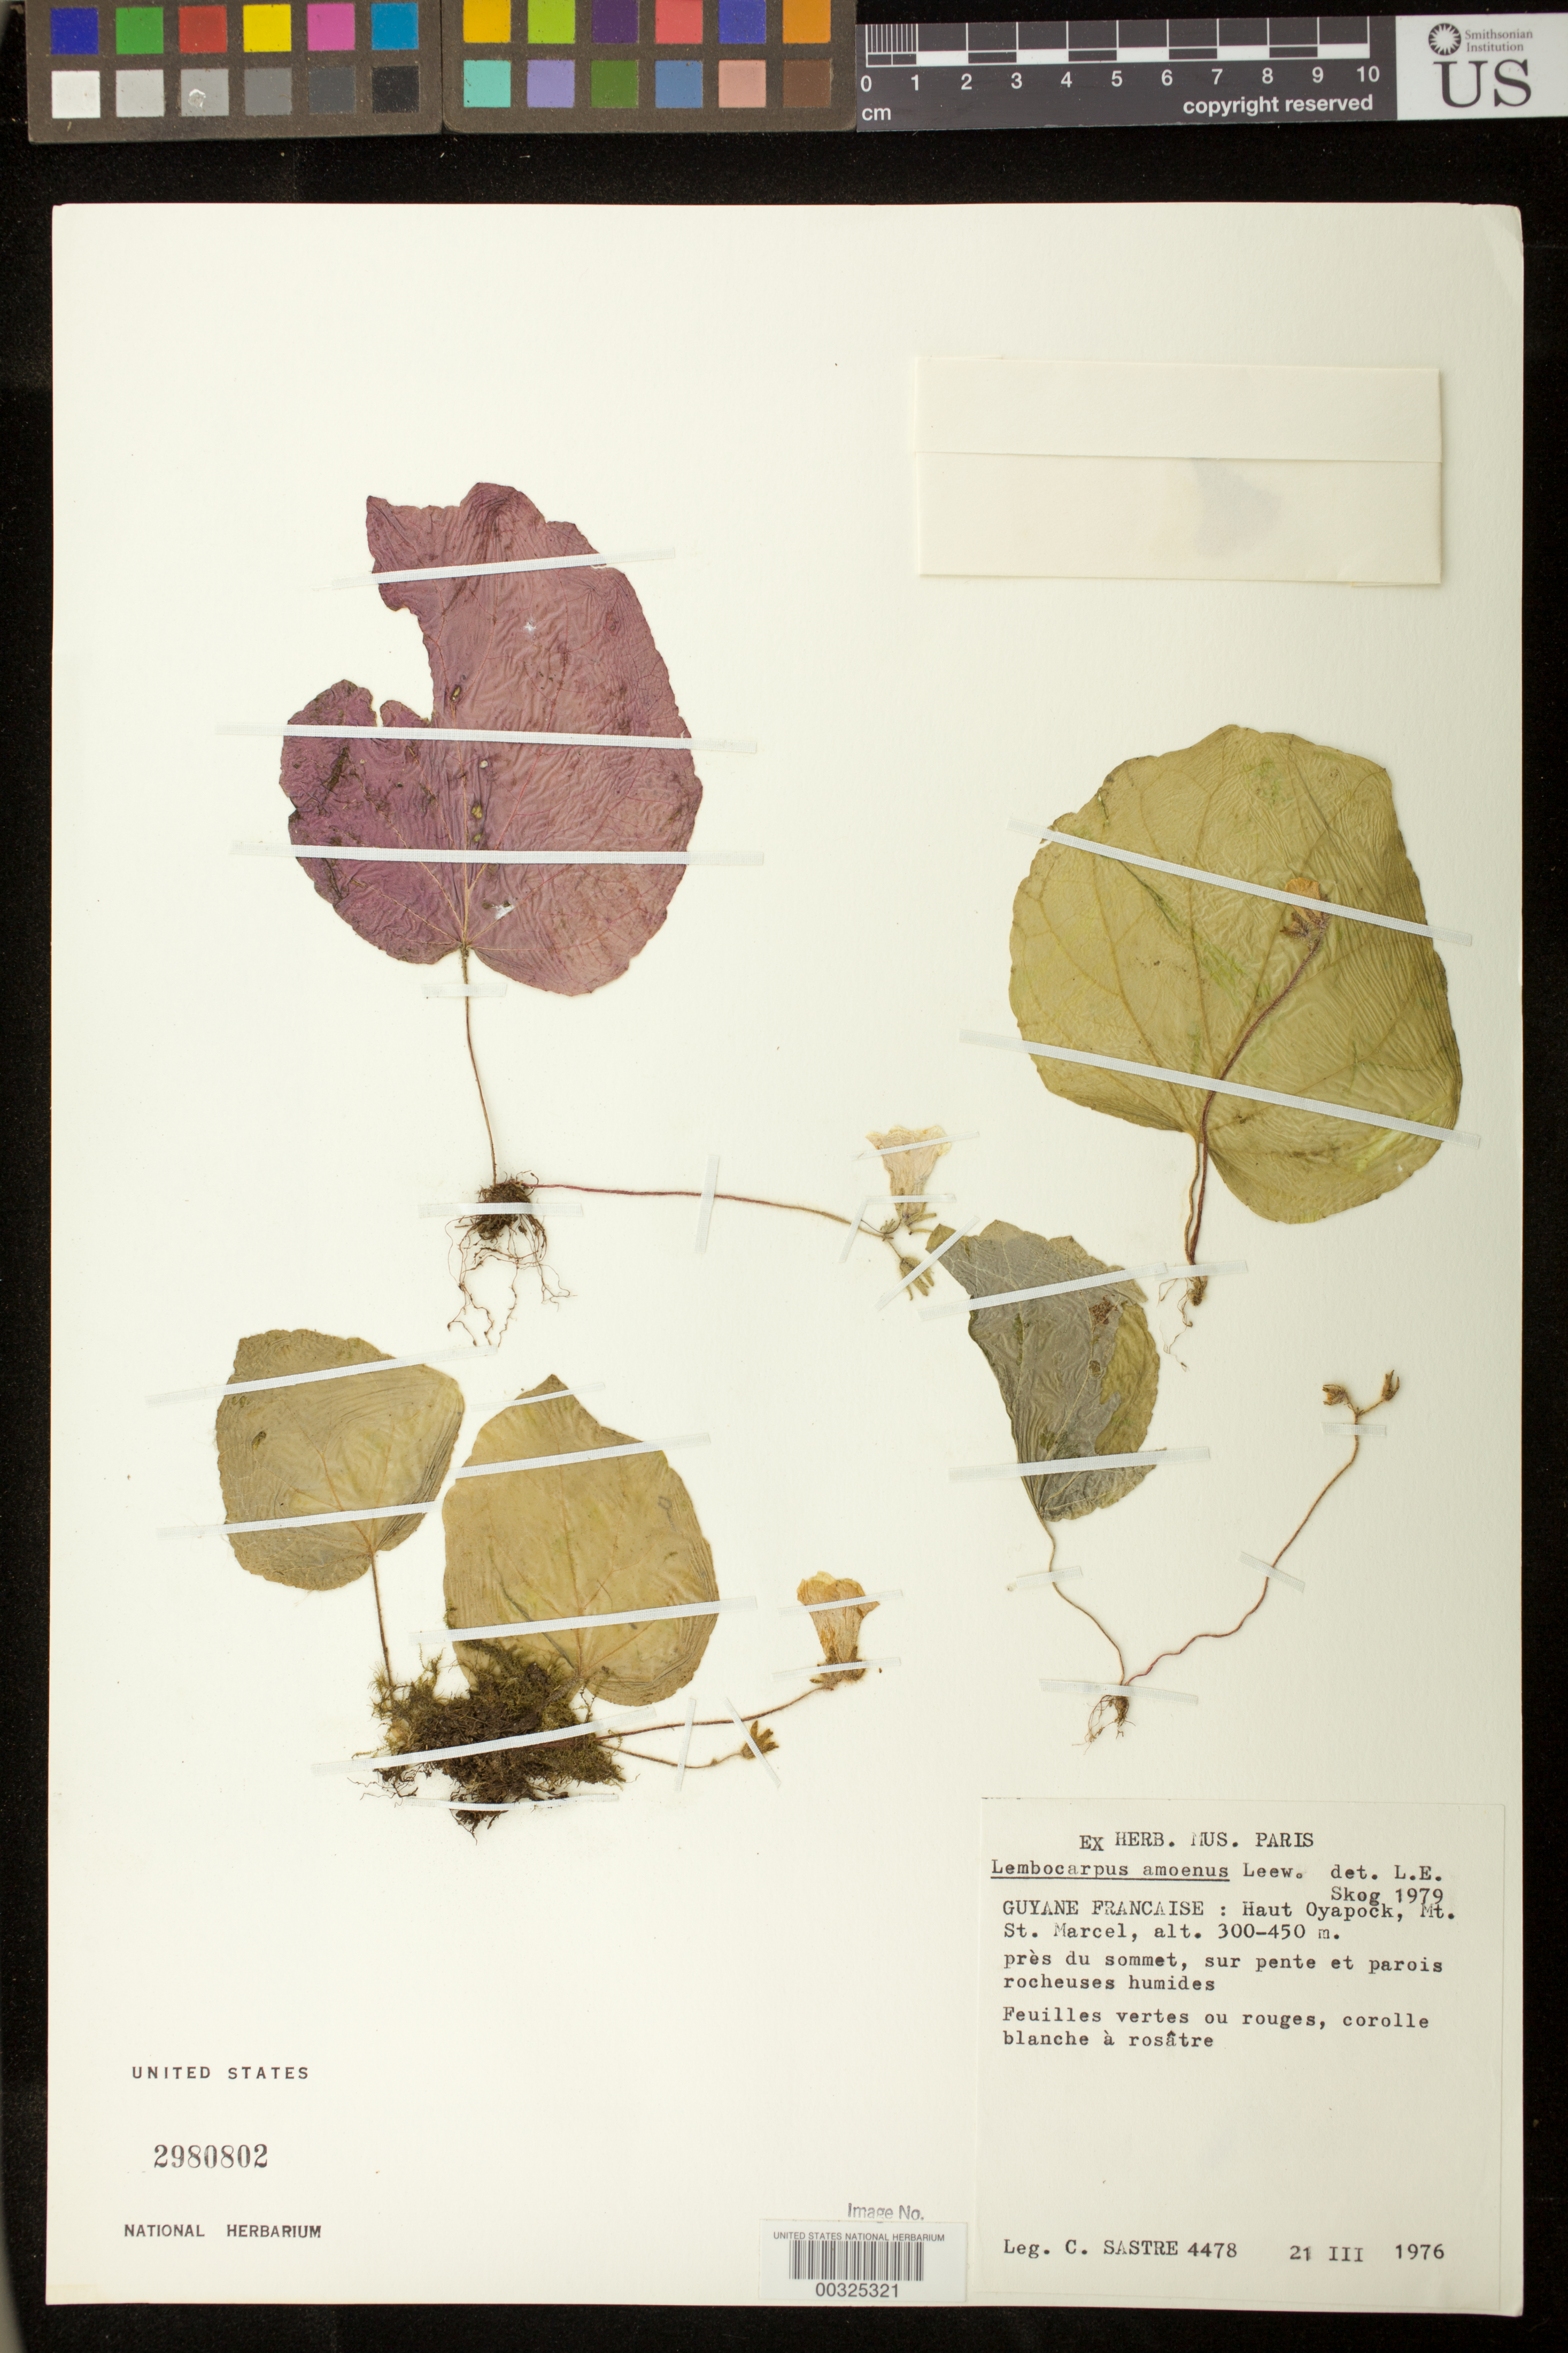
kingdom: Plantae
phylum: Tracheophyta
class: Magnoliopsida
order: Lamiales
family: Gesneriaceae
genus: Lembocarpus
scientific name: Lembocarpus amoenus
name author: Leeuwenb.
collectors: C. H. L. Sastre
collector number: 4478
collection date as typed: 21 Mar 1976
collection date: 1976-03-21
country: French Guiana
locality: Haut Oyapock, Mt St Marcel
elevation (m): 300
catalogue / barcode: US 2980802